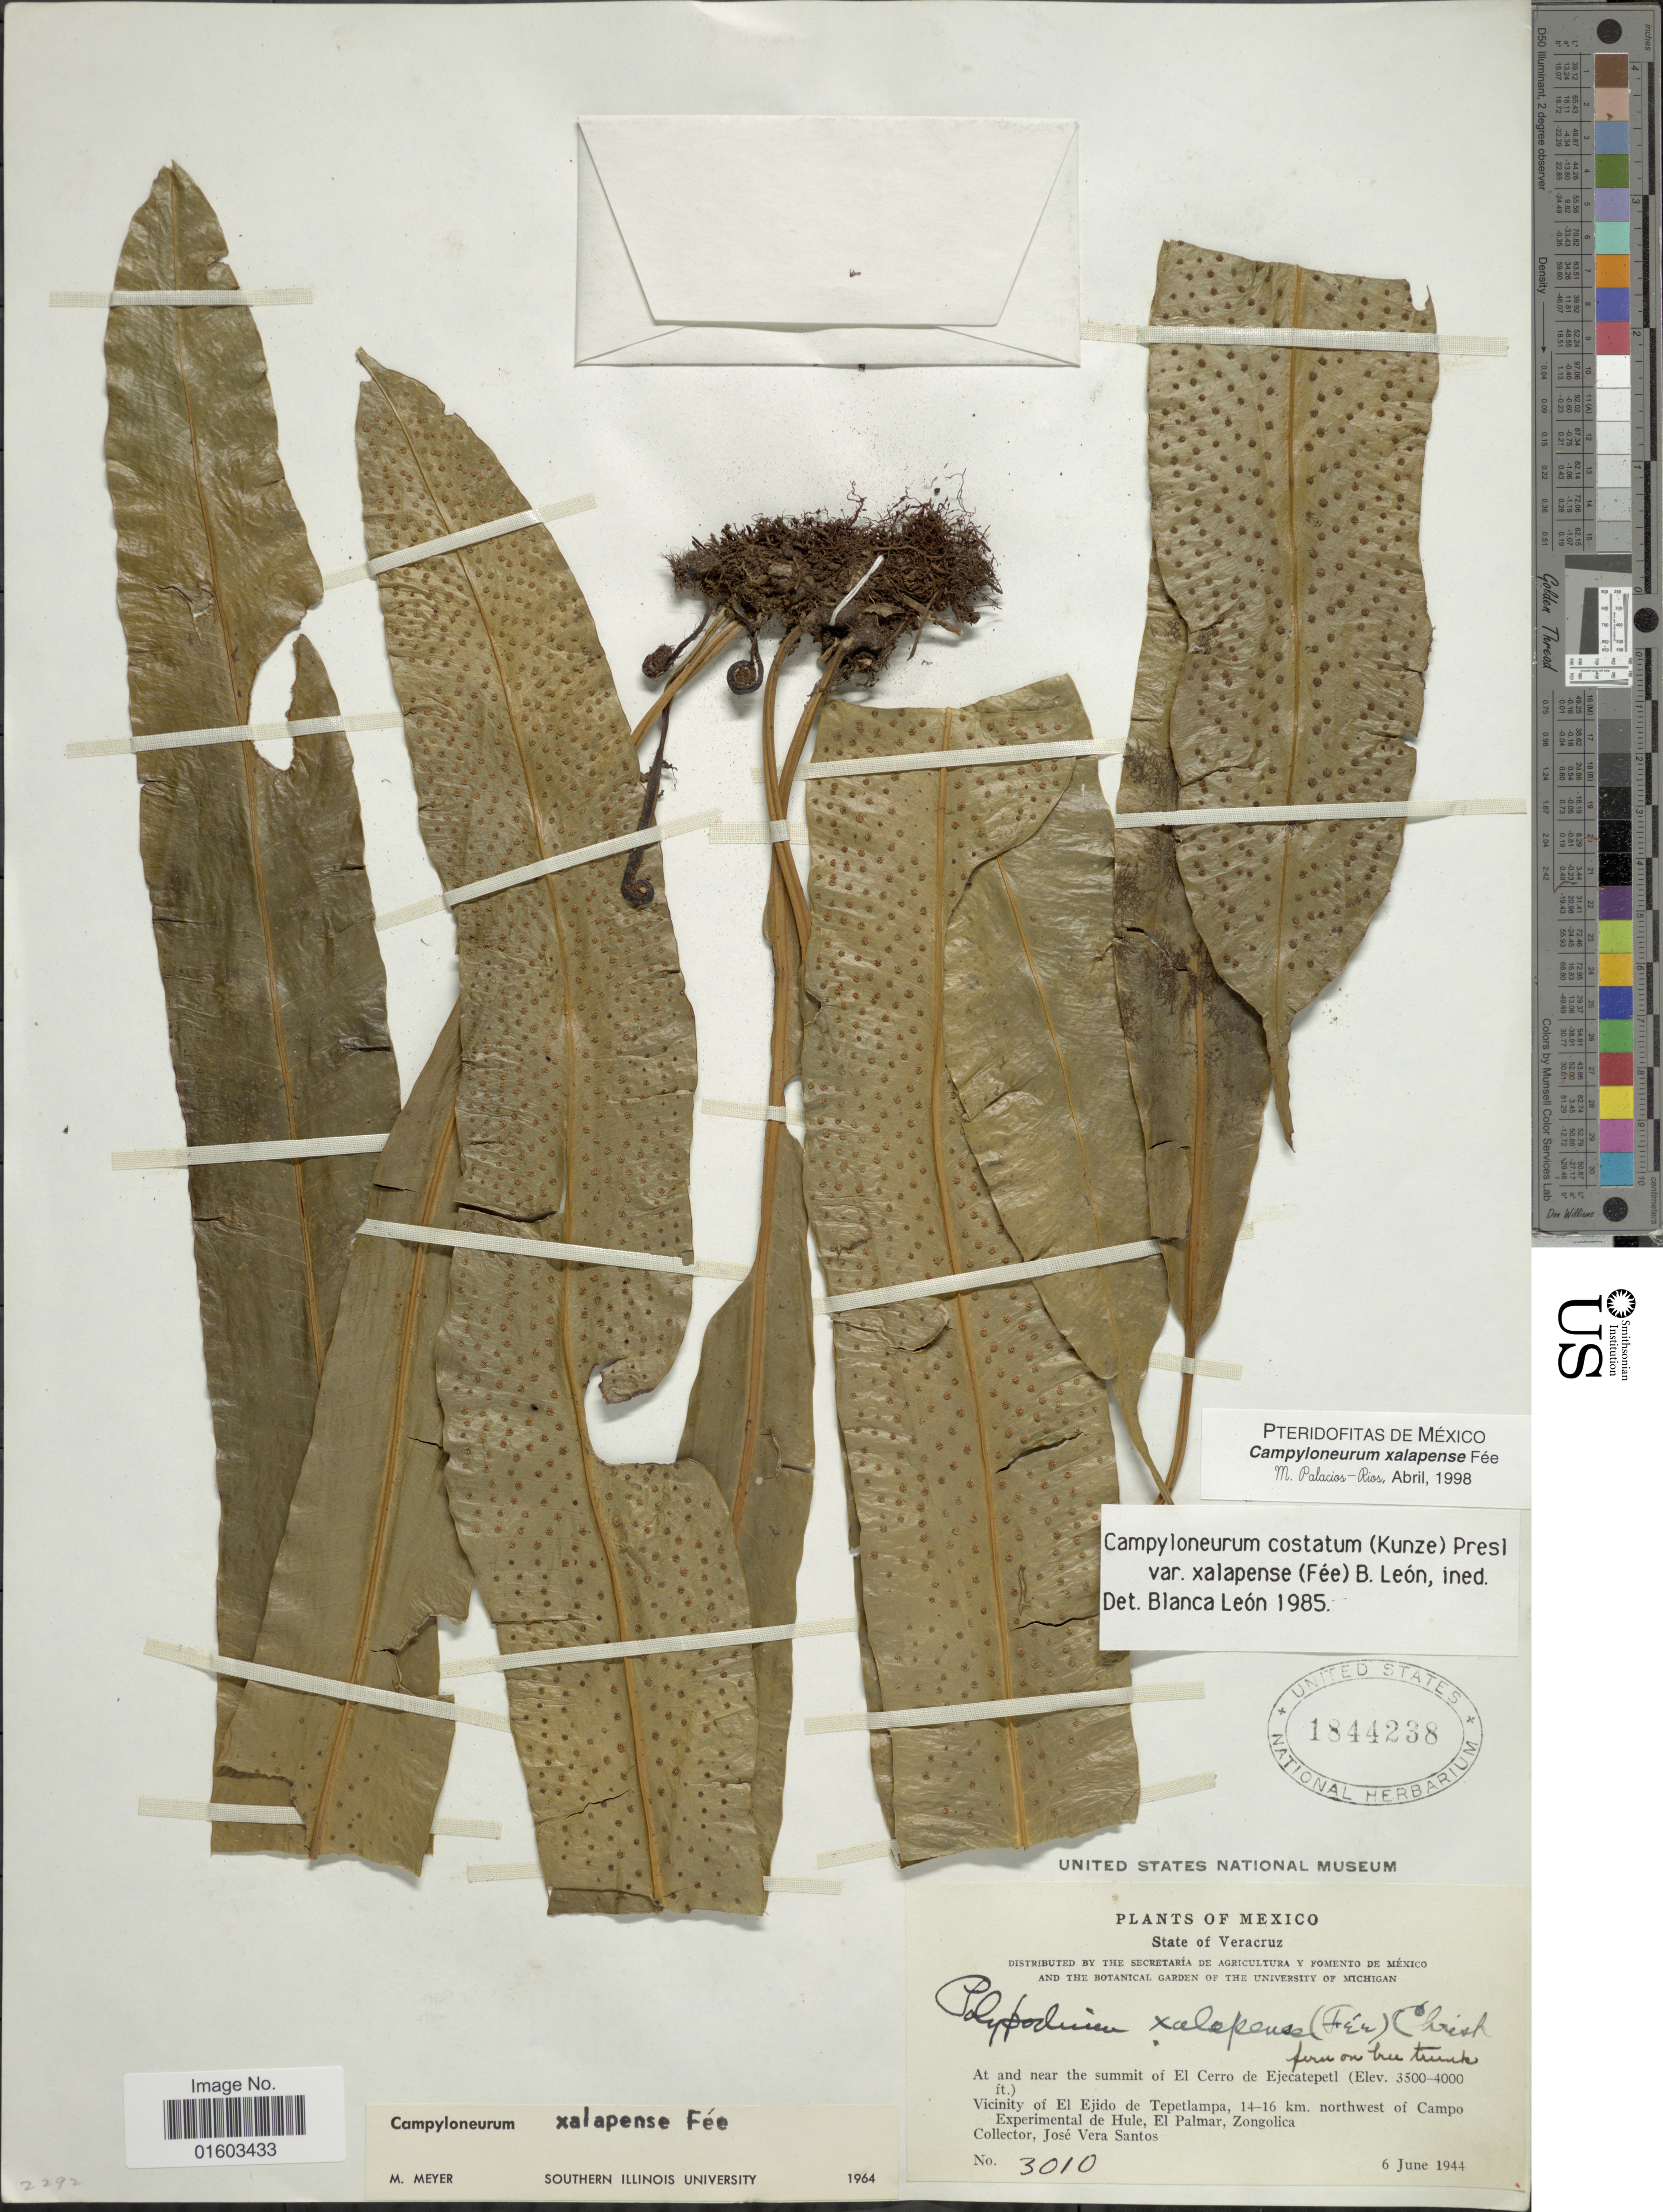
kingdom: Plantae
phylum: Tracheophyta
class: Polypodiopsida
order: Polypodiales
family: Polypodiaceae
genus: Campyloneurum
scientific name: Campyloneurum xalapense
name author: Fée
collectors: J. V. Santos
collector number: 3010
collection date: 1944-06-06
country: Mexico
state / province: Veracruz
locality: State of Vera Cruz. At and near the summit of El Cerro de Ejectepetl. Vicinity of El Ejido de Tepetlampa, 14-16 km. Northwest of Campo Experimental de Hule, El Palmar, Zongolica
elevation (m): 1067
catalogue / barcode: US 1844238